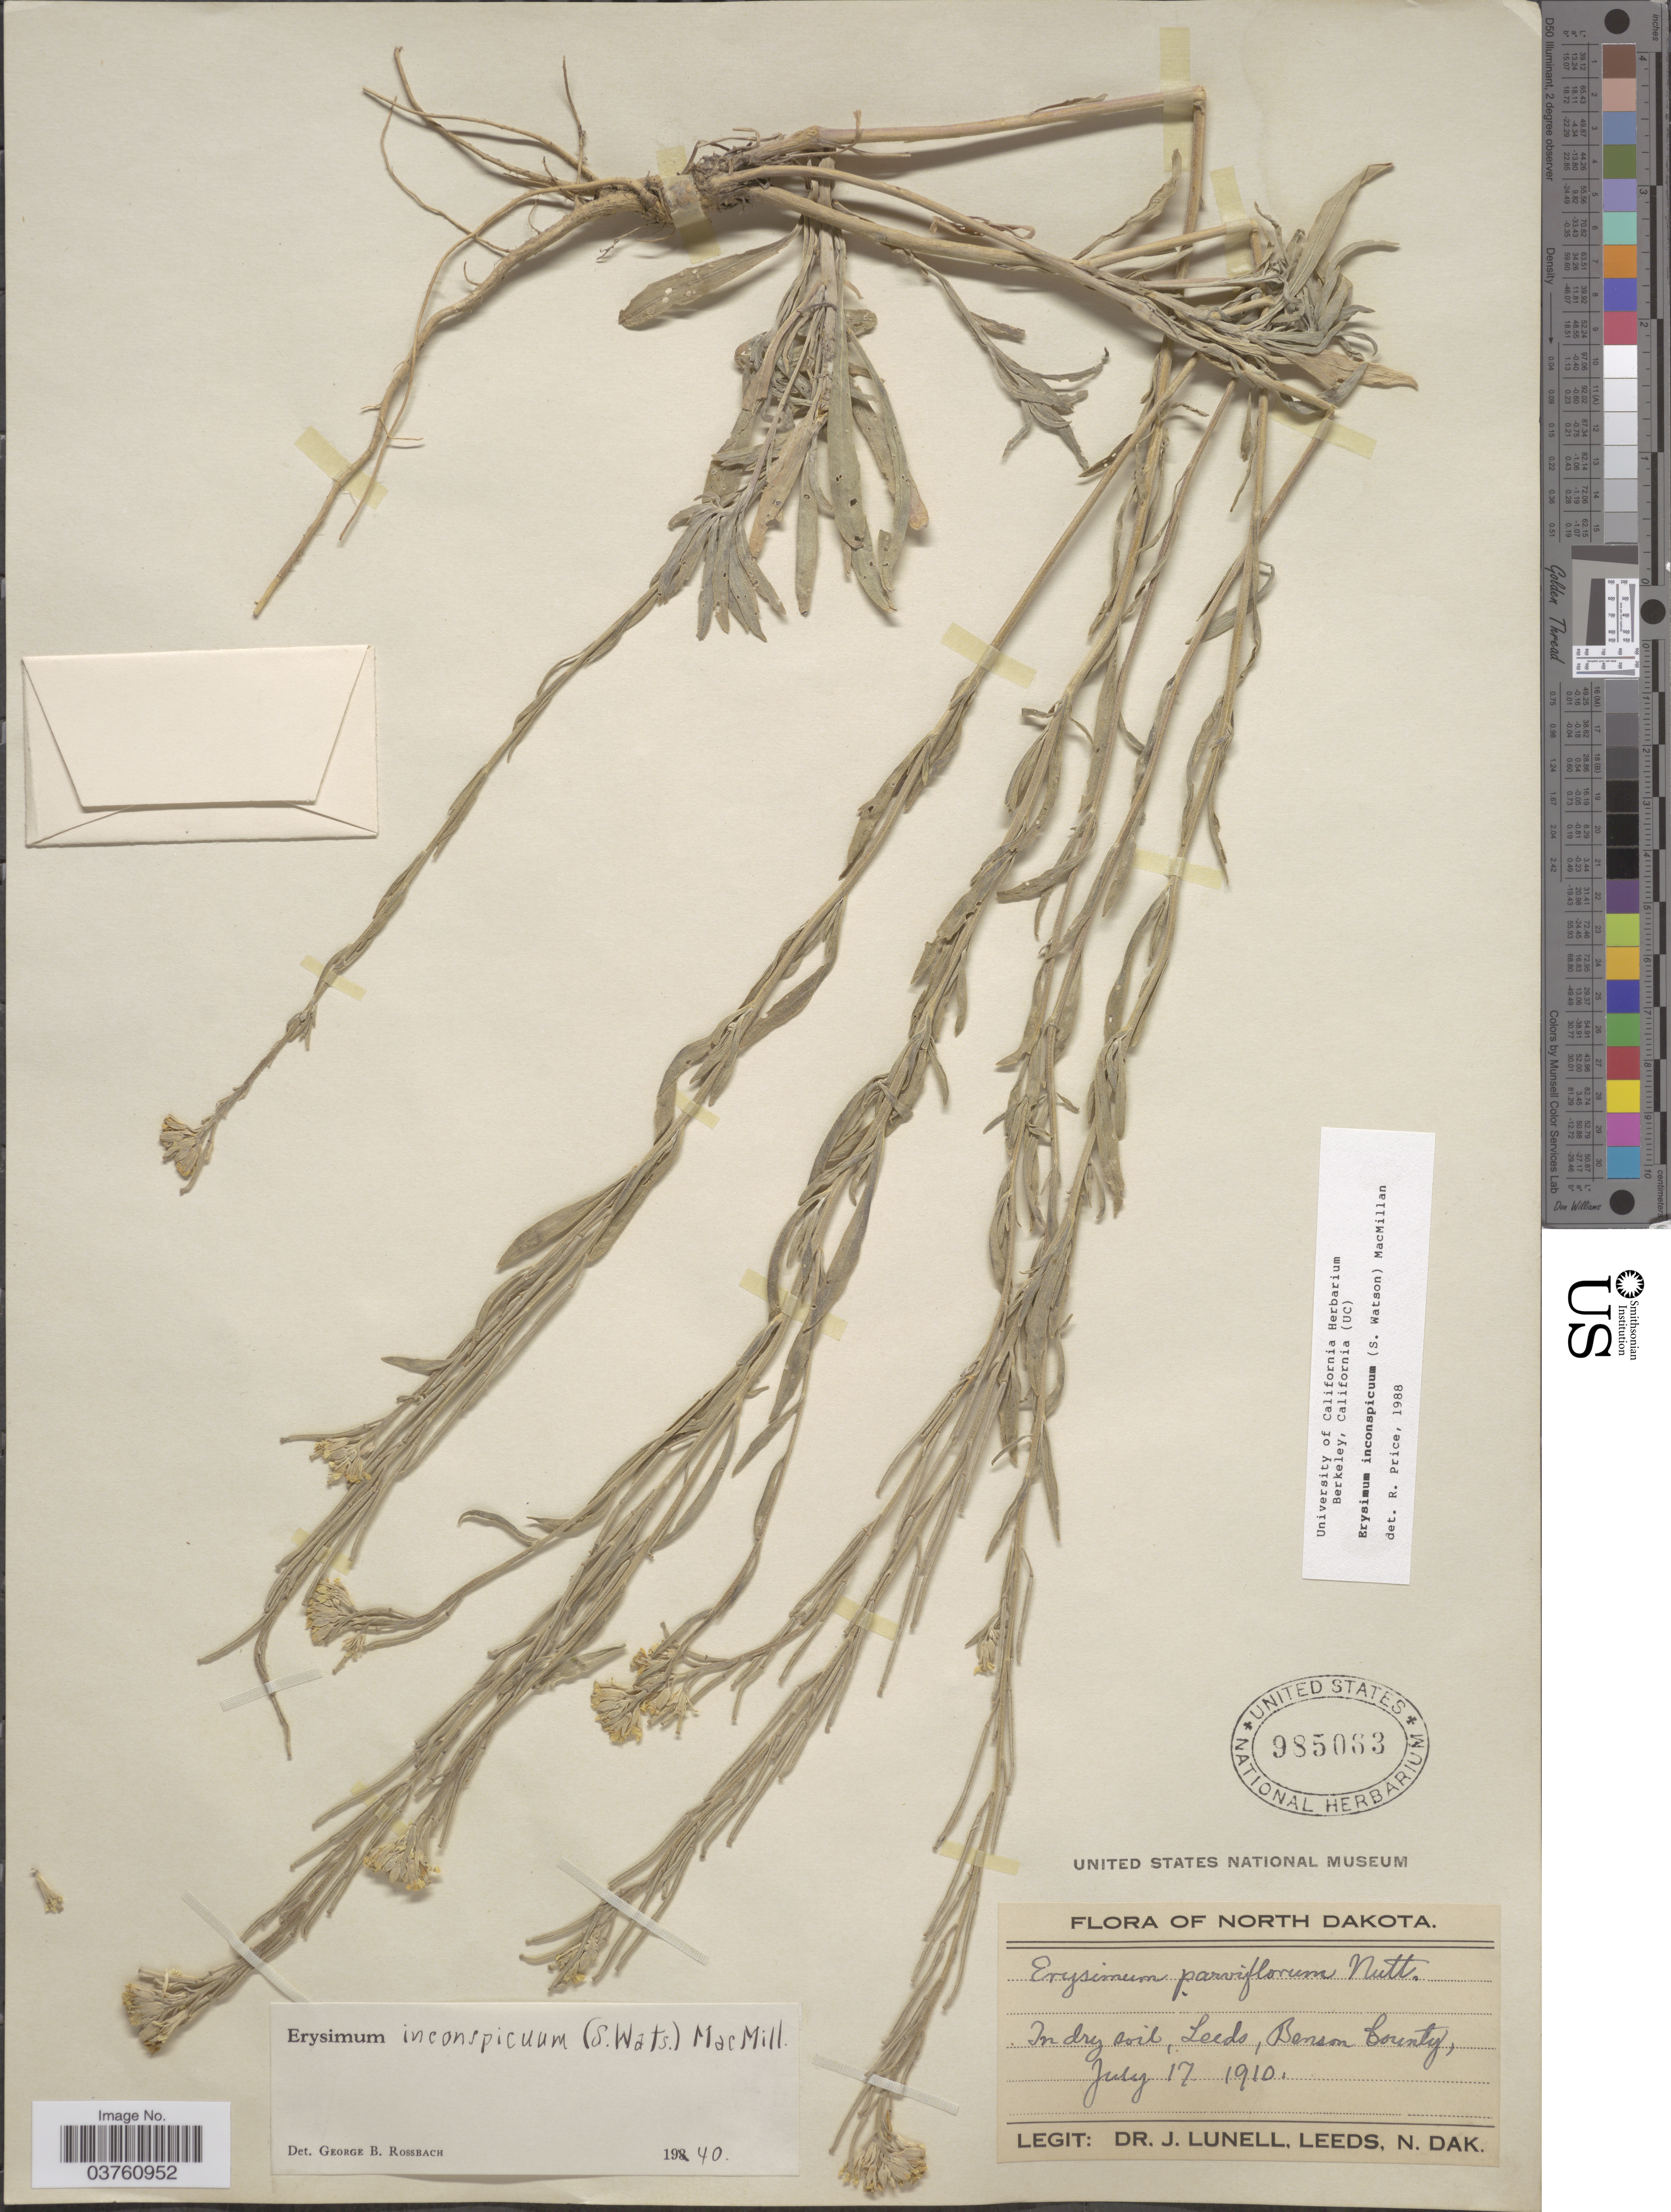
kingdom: Plantae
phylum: Tracheophyta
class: Magnoliopsida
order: Brassicales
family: Brassicaceae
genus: Erysimum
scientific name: Erysimum inconspicuum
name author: (S. Watson) MacMill.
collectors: J. Lunell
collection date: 1910-07-17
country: United States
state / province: North Dakota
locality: Leeds, Benson County.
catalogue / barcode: US 985063